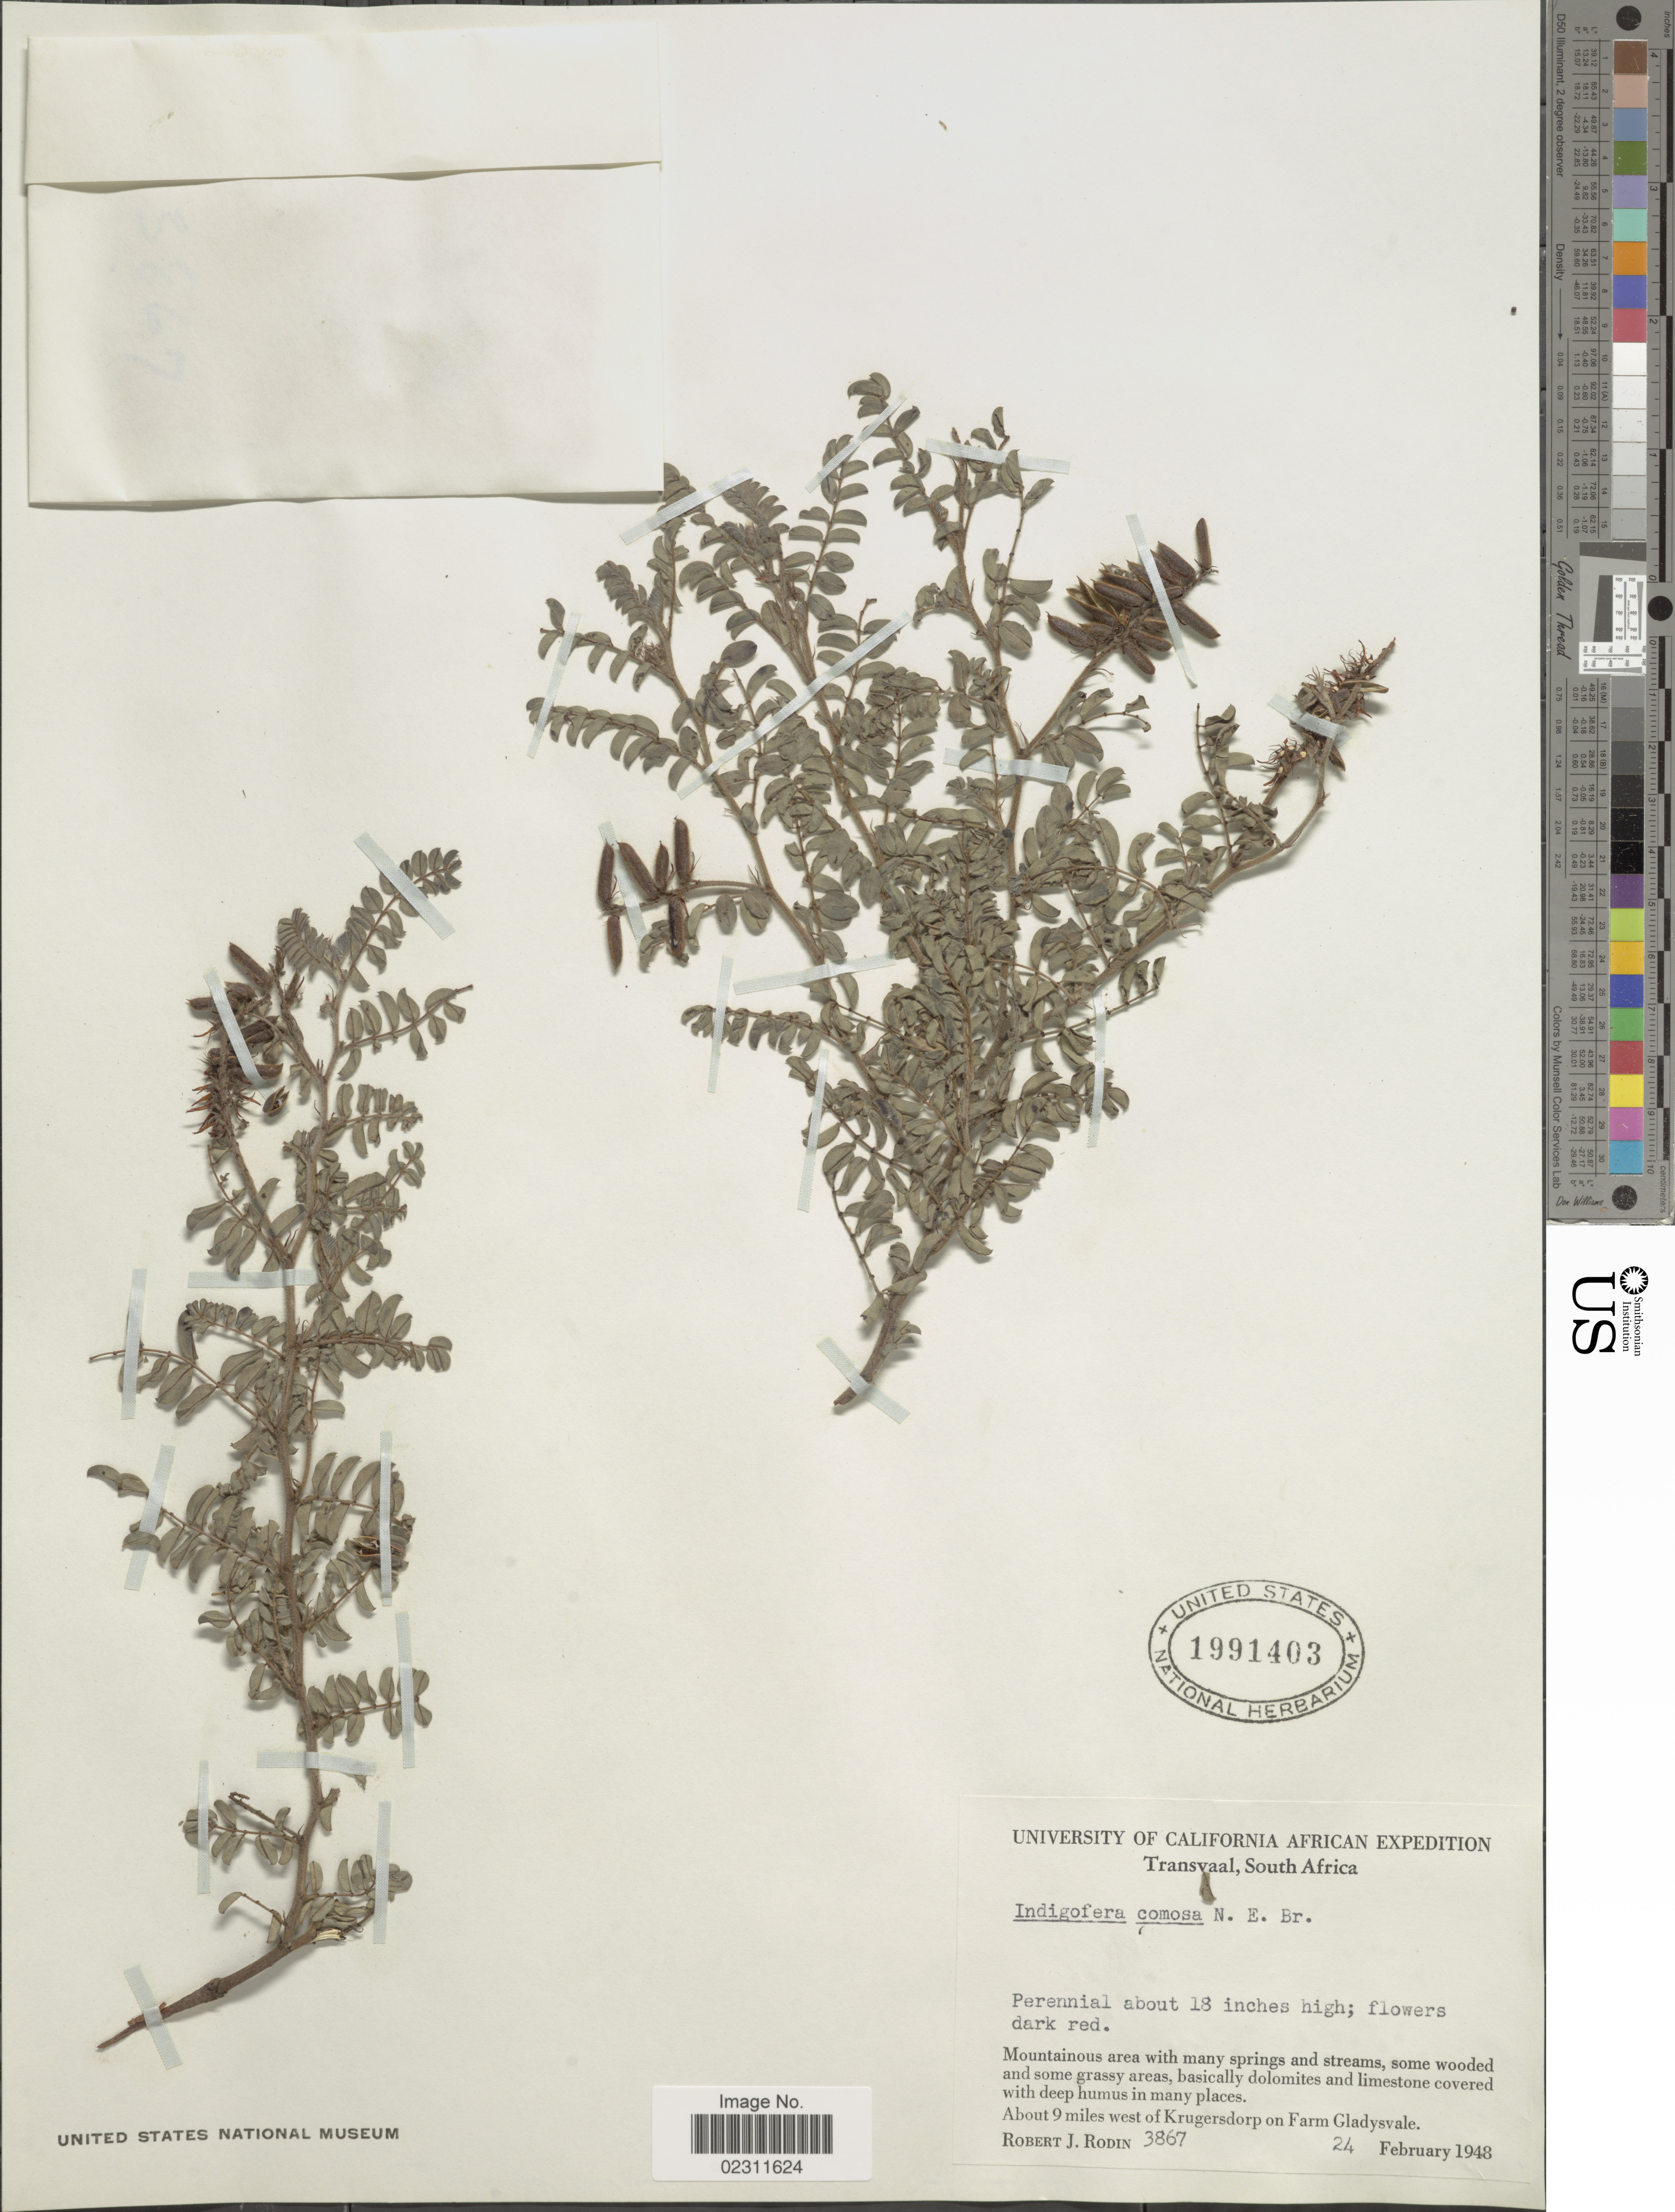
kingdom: Plantae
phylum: Tracheophyta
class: Magnoliopsida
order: Fabales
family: Fabaceae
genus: Indigofera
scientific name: Indigofera comosa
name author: N.E. Br.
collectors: R. J. Rodin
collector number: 3867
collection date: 1948-02-24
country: South Africa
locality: Transvaal, about 9 miles west of Krugersdorp on Farm Gladysvale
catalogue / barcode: US 1991403